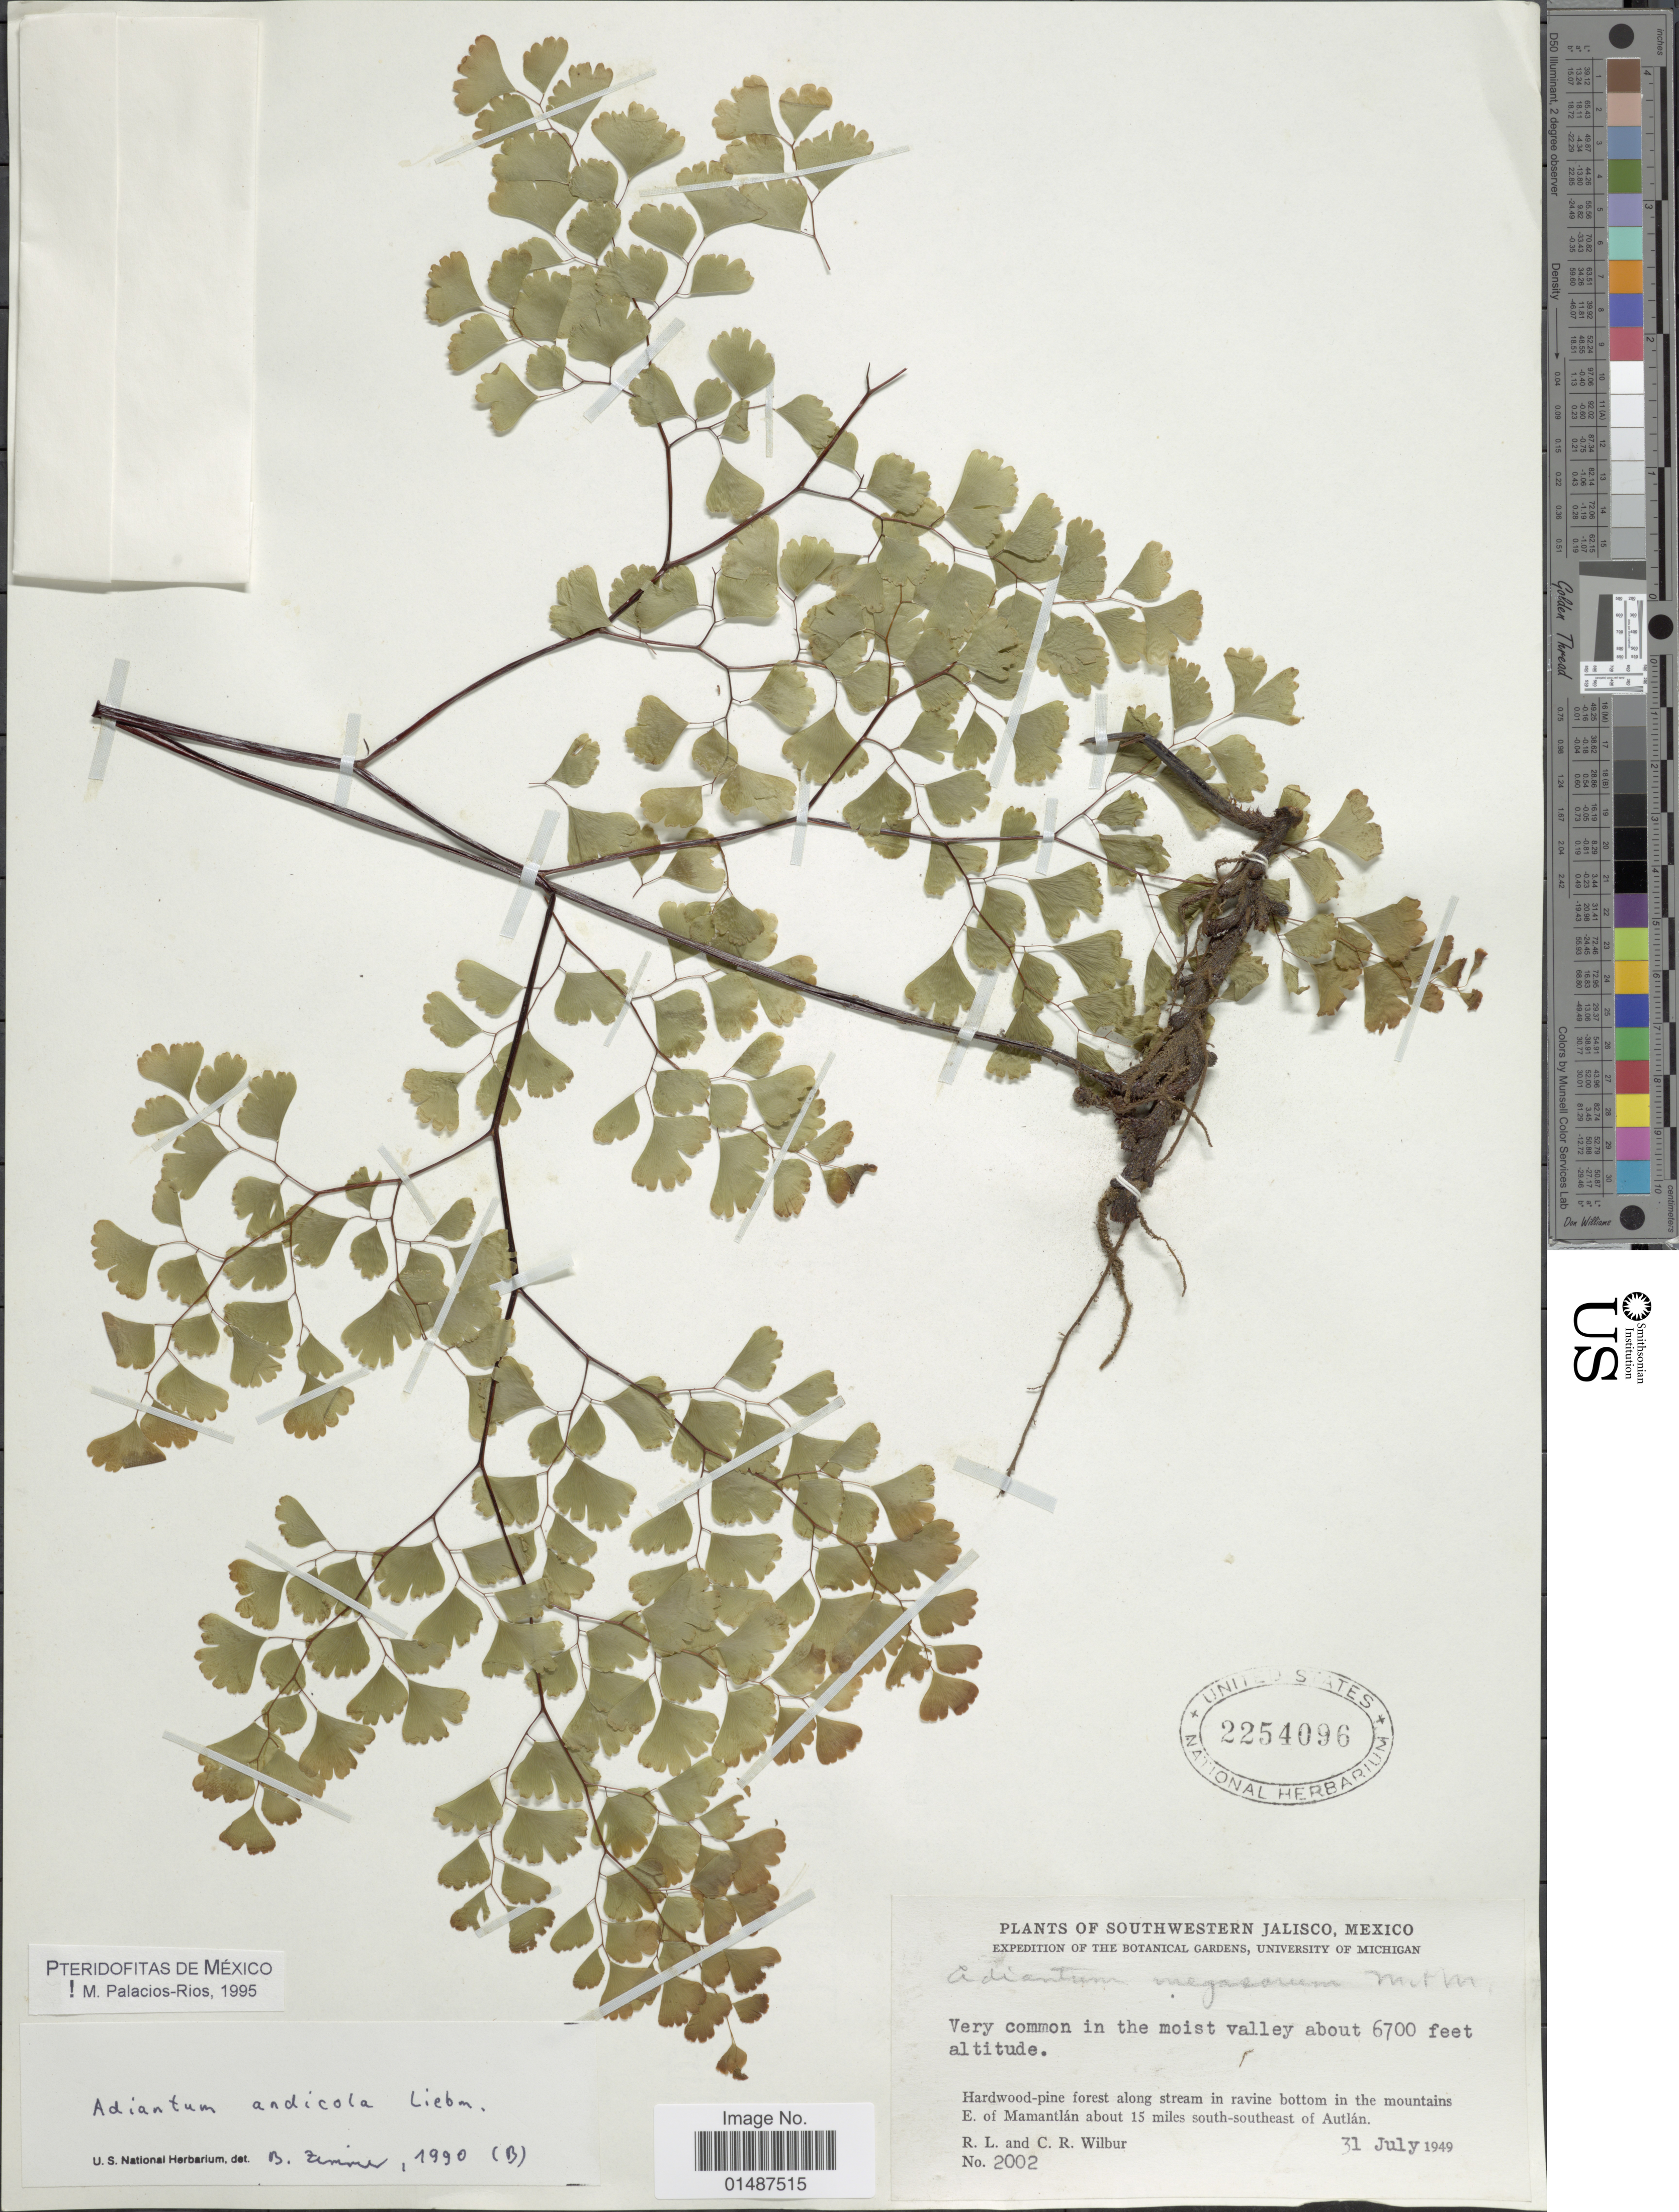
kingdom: Plantae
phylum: Tracheophyta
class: Polypodiopsida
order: Polypodiales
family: Pteridaceae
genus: Adiantum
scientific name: Adiantum andicola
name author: Liebm.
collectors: R. L. Wilbur & C. Wilbur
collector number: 2002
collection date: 1949-07-31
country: Mexico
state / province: Jalisco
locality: Southwestern Jalisco, along stream in ravine in the mountains E. of Mamantlan about 15 miles south-southeast of Autlan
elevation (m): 2042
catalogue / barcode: US 2254096